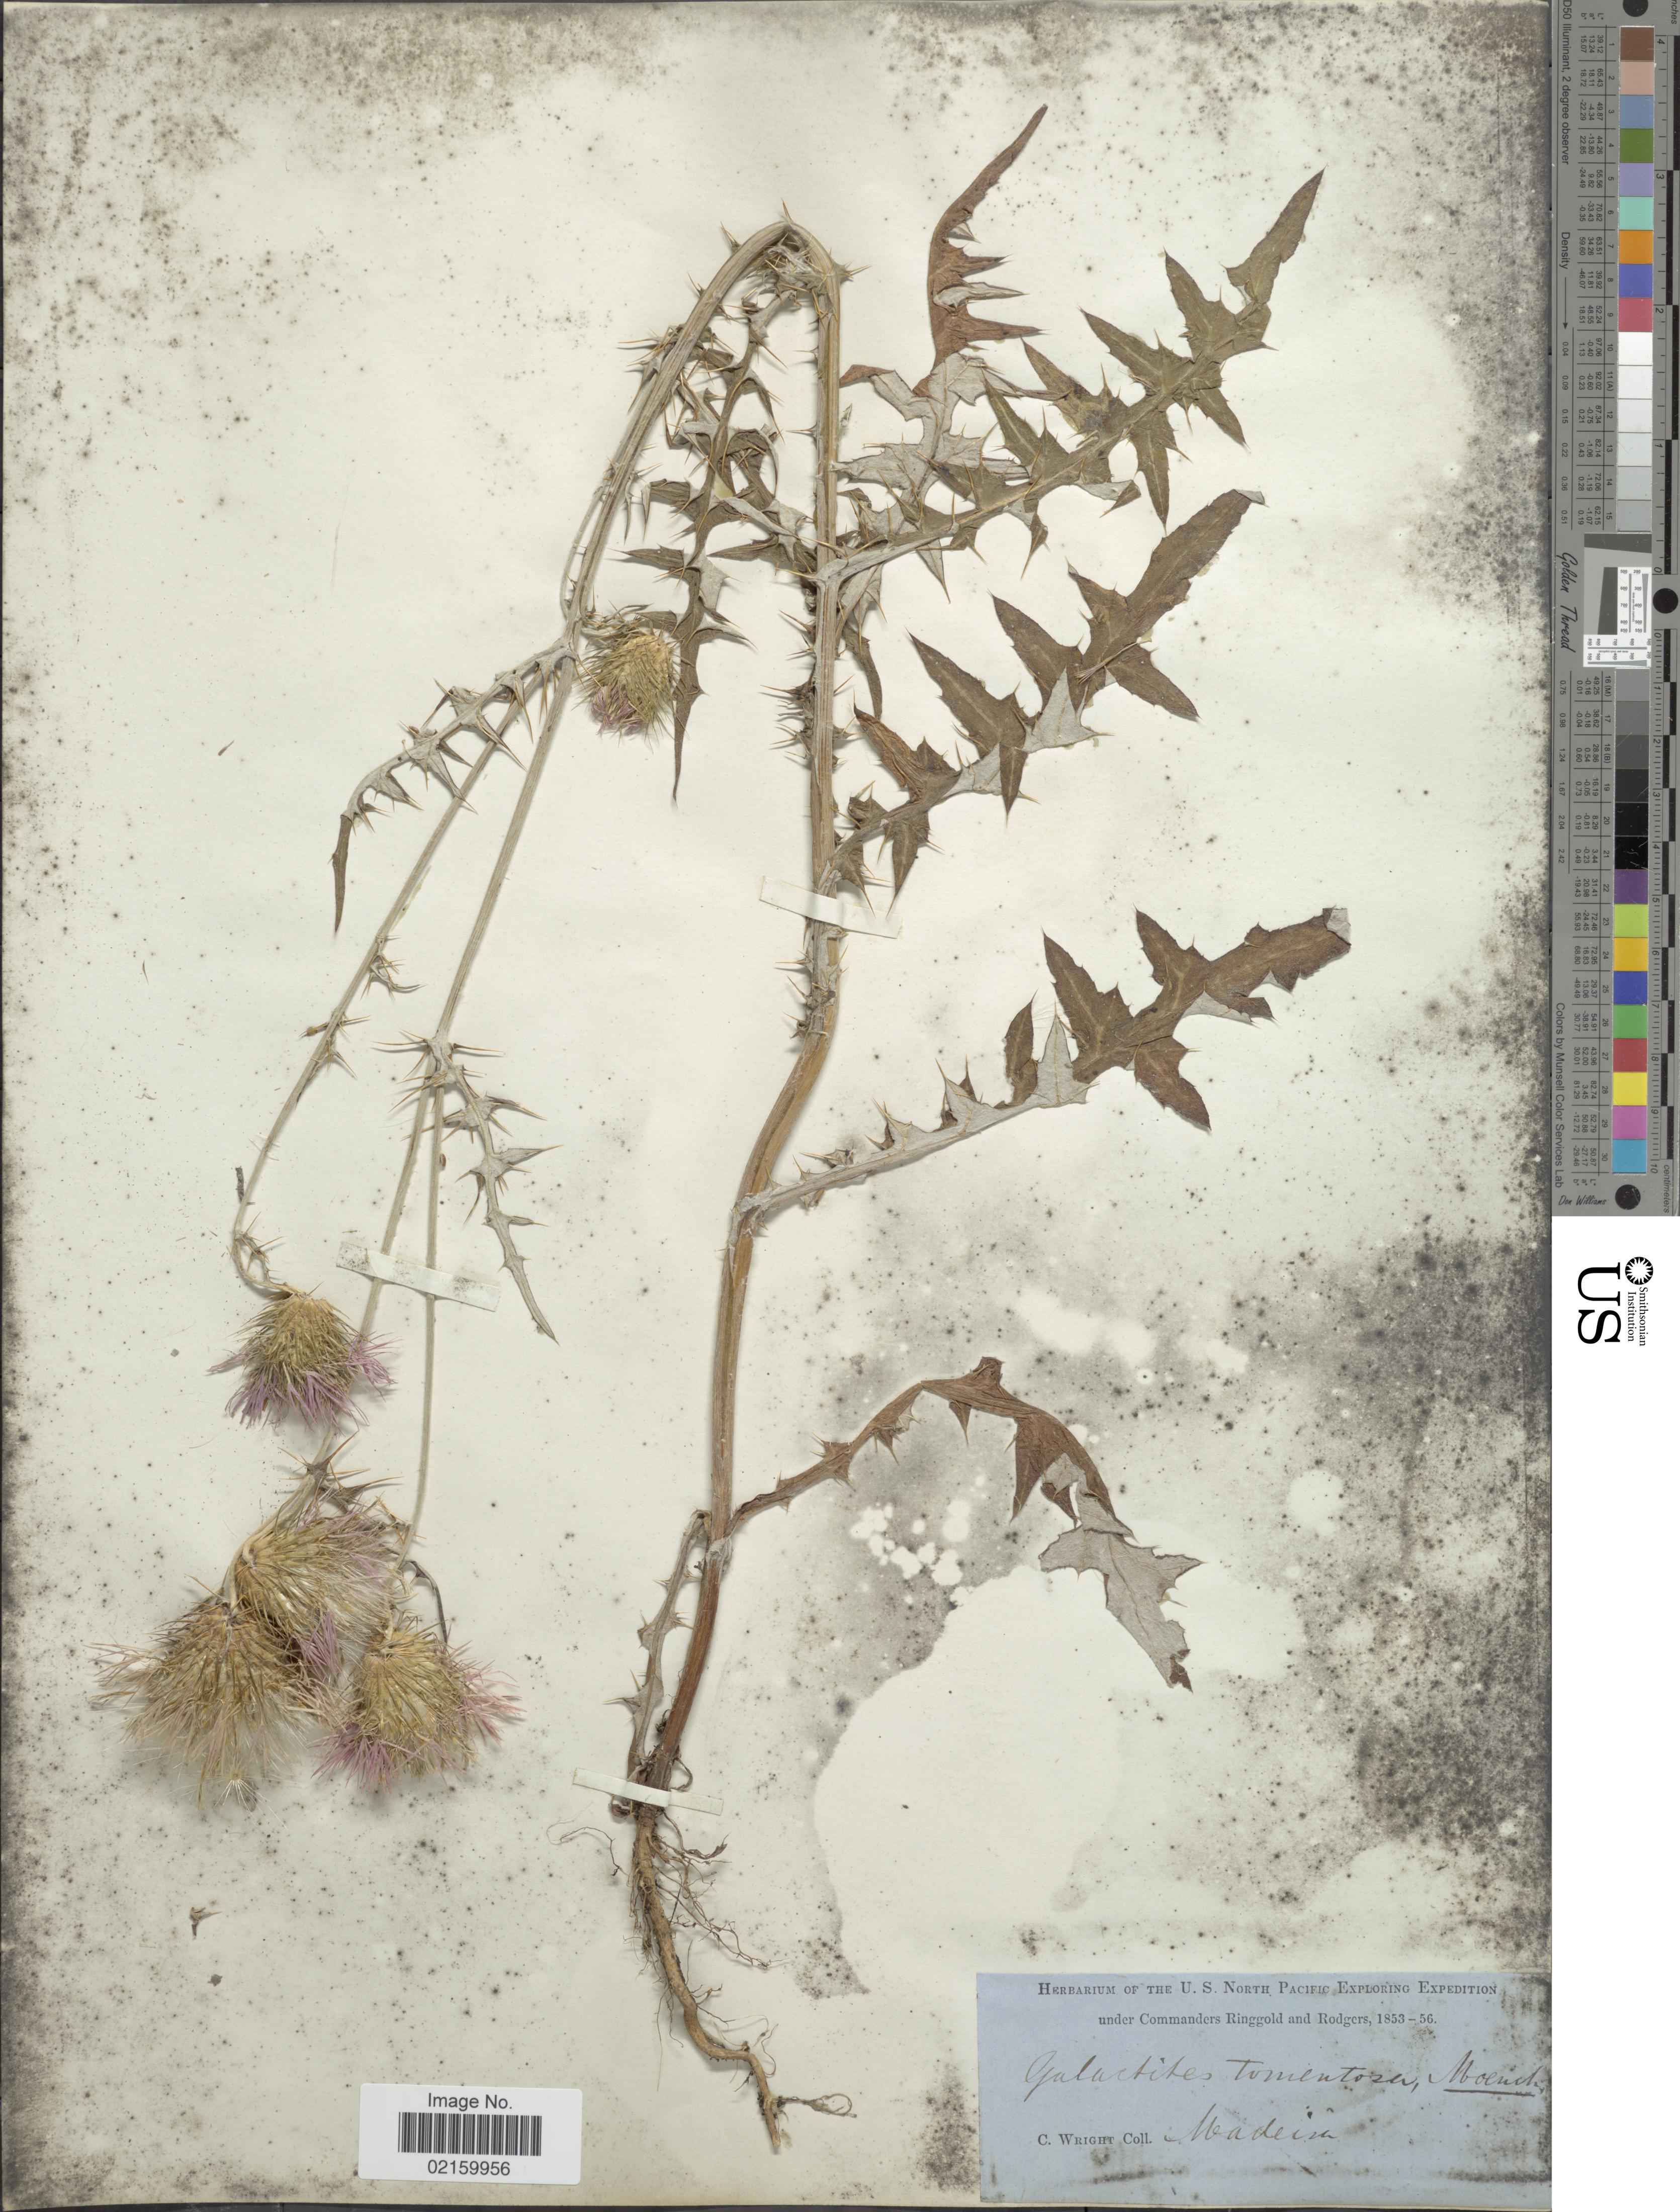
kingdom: Plantae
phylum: Tracheophyta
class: Magnoliopsida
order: Asterales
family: Asteraceae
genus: Galactites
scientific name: Galactites tomentosa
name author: Moench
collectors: C. Wright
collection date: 1853/1856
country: Portugal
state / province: Madeira (Aut. Reg.)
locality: Madeira